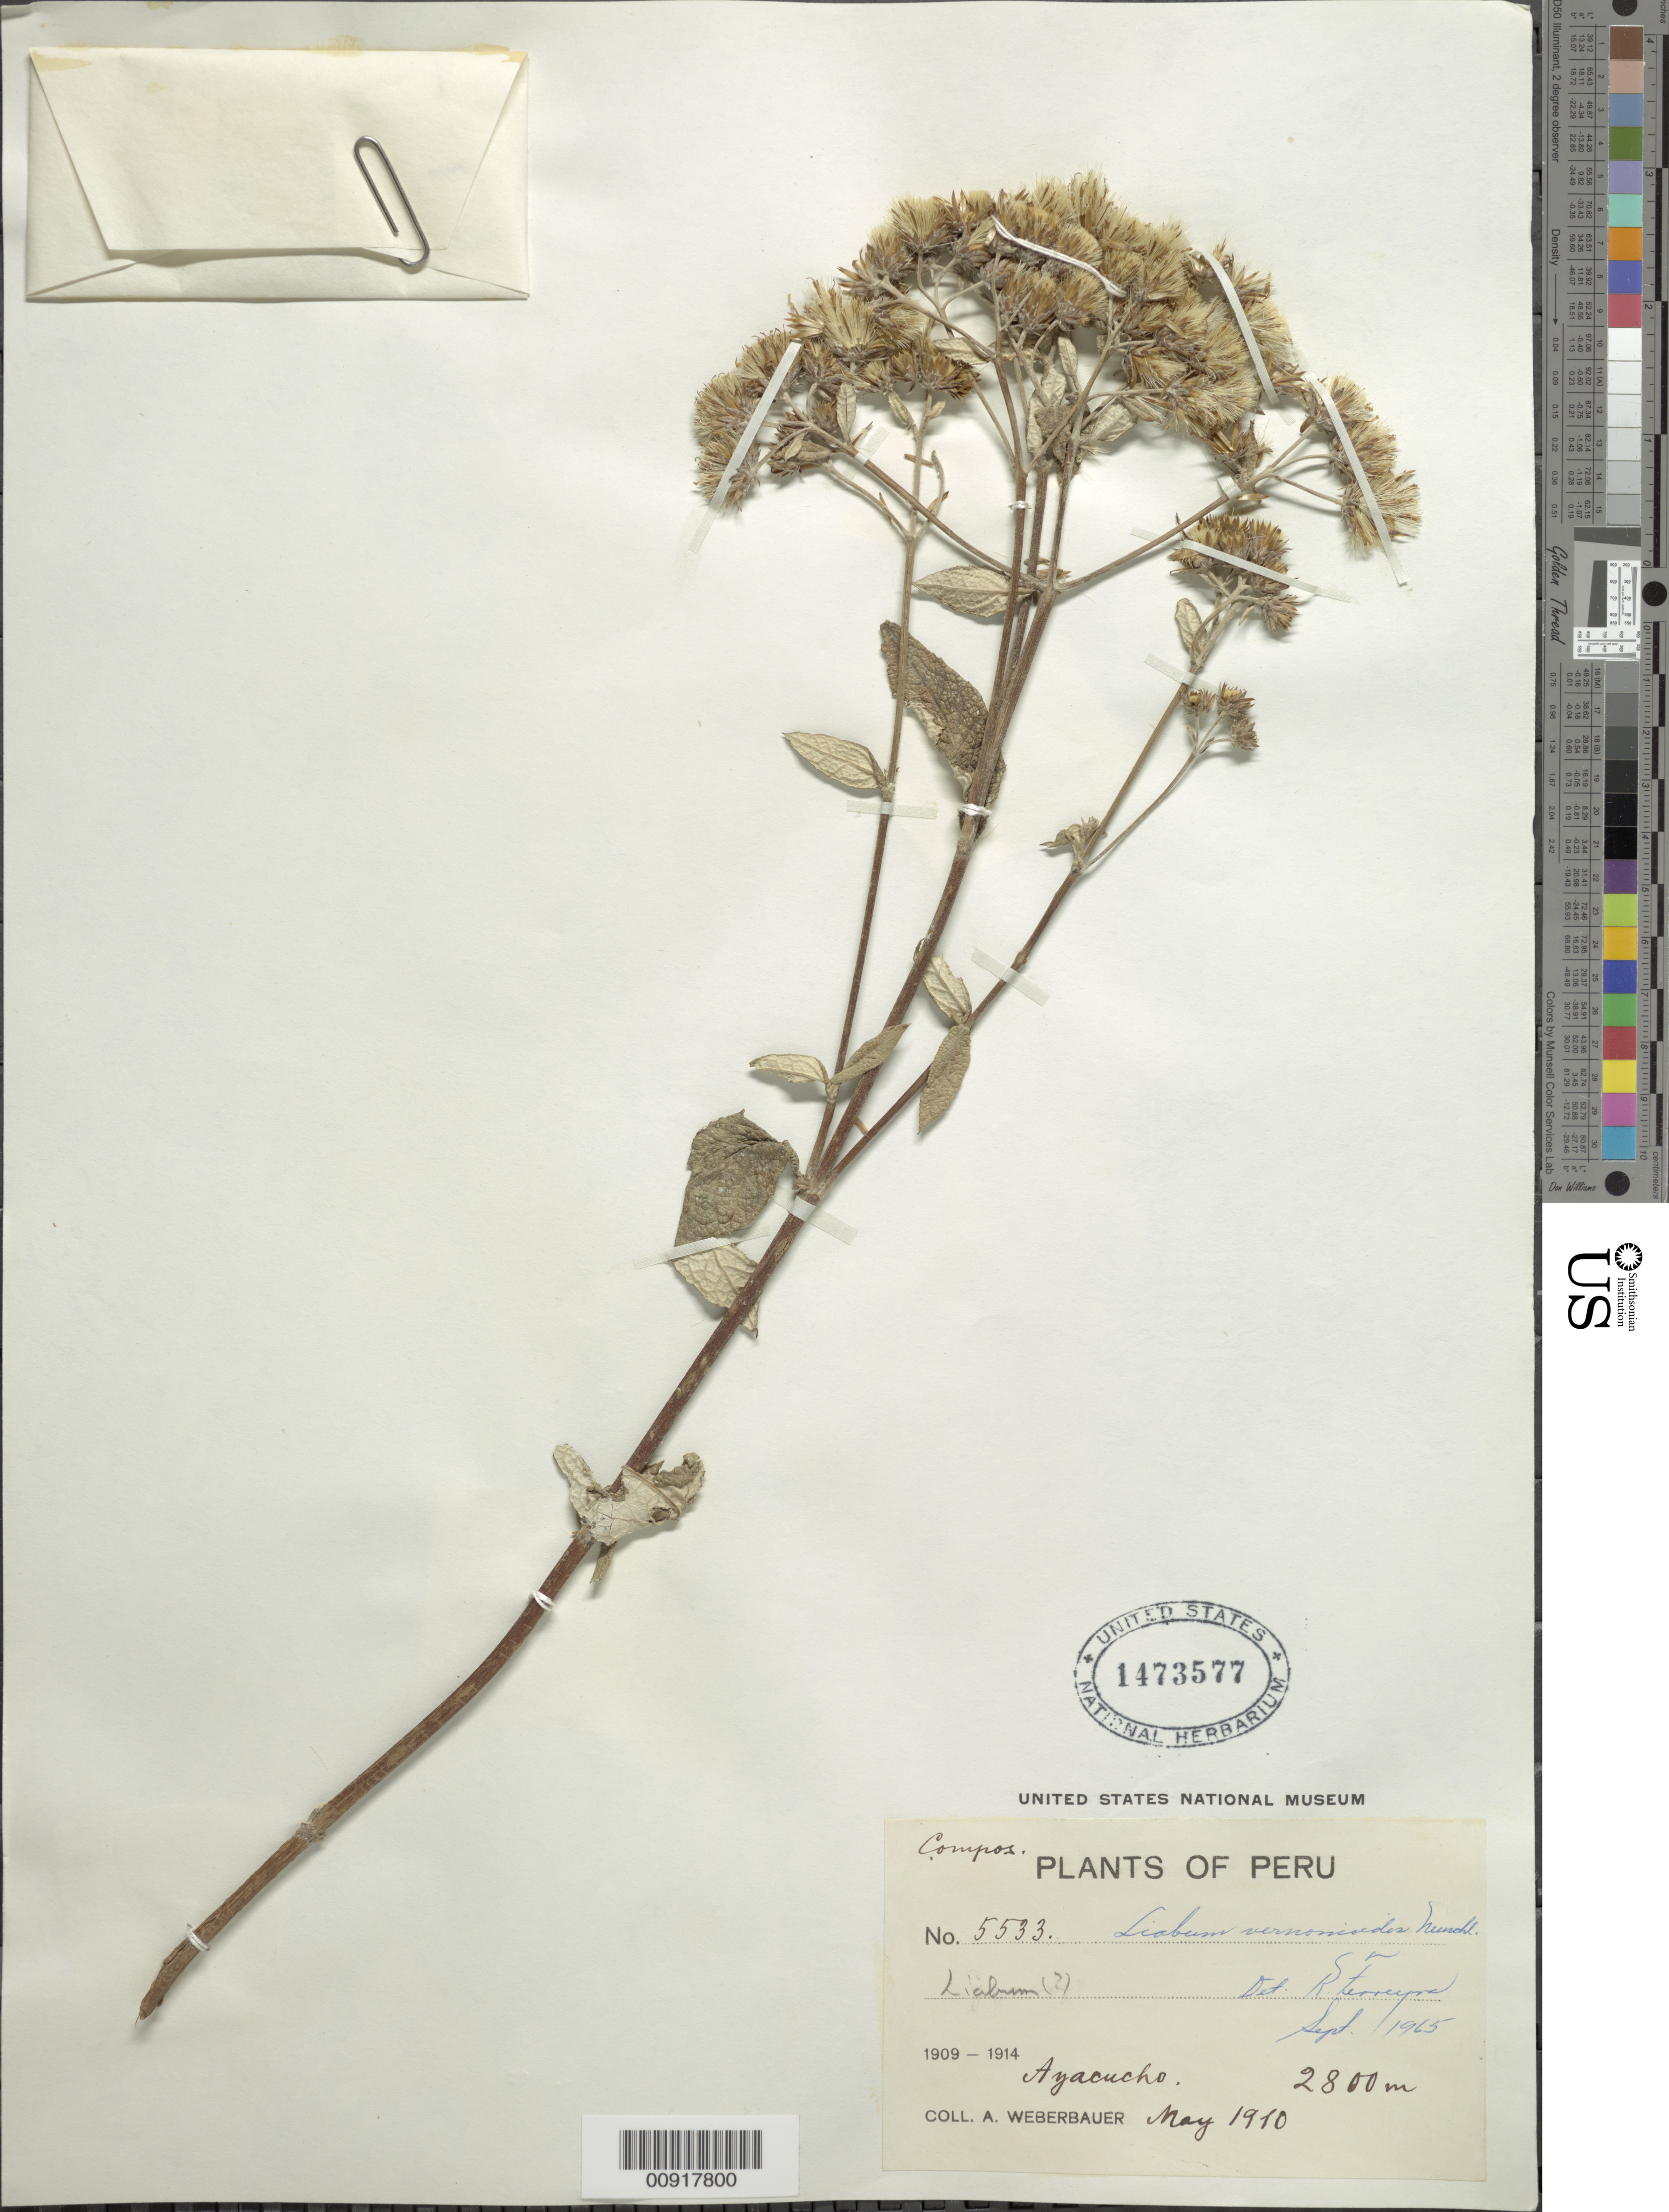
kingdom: Plantae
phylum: Tracheophyta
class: Magnoliopsida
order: Asterales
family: Asteraceae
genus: Ferreyranthus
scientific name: Ferreyranthus vernonioides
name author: (Muschl.) H. Rob. & Brettell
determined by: Ferreyra, R. A.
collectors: A. Weberbauer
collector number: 5533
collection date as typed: May 1910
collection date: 1910-05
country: Peru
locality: Ayacucho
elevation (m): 2800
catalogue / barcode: US 1473577